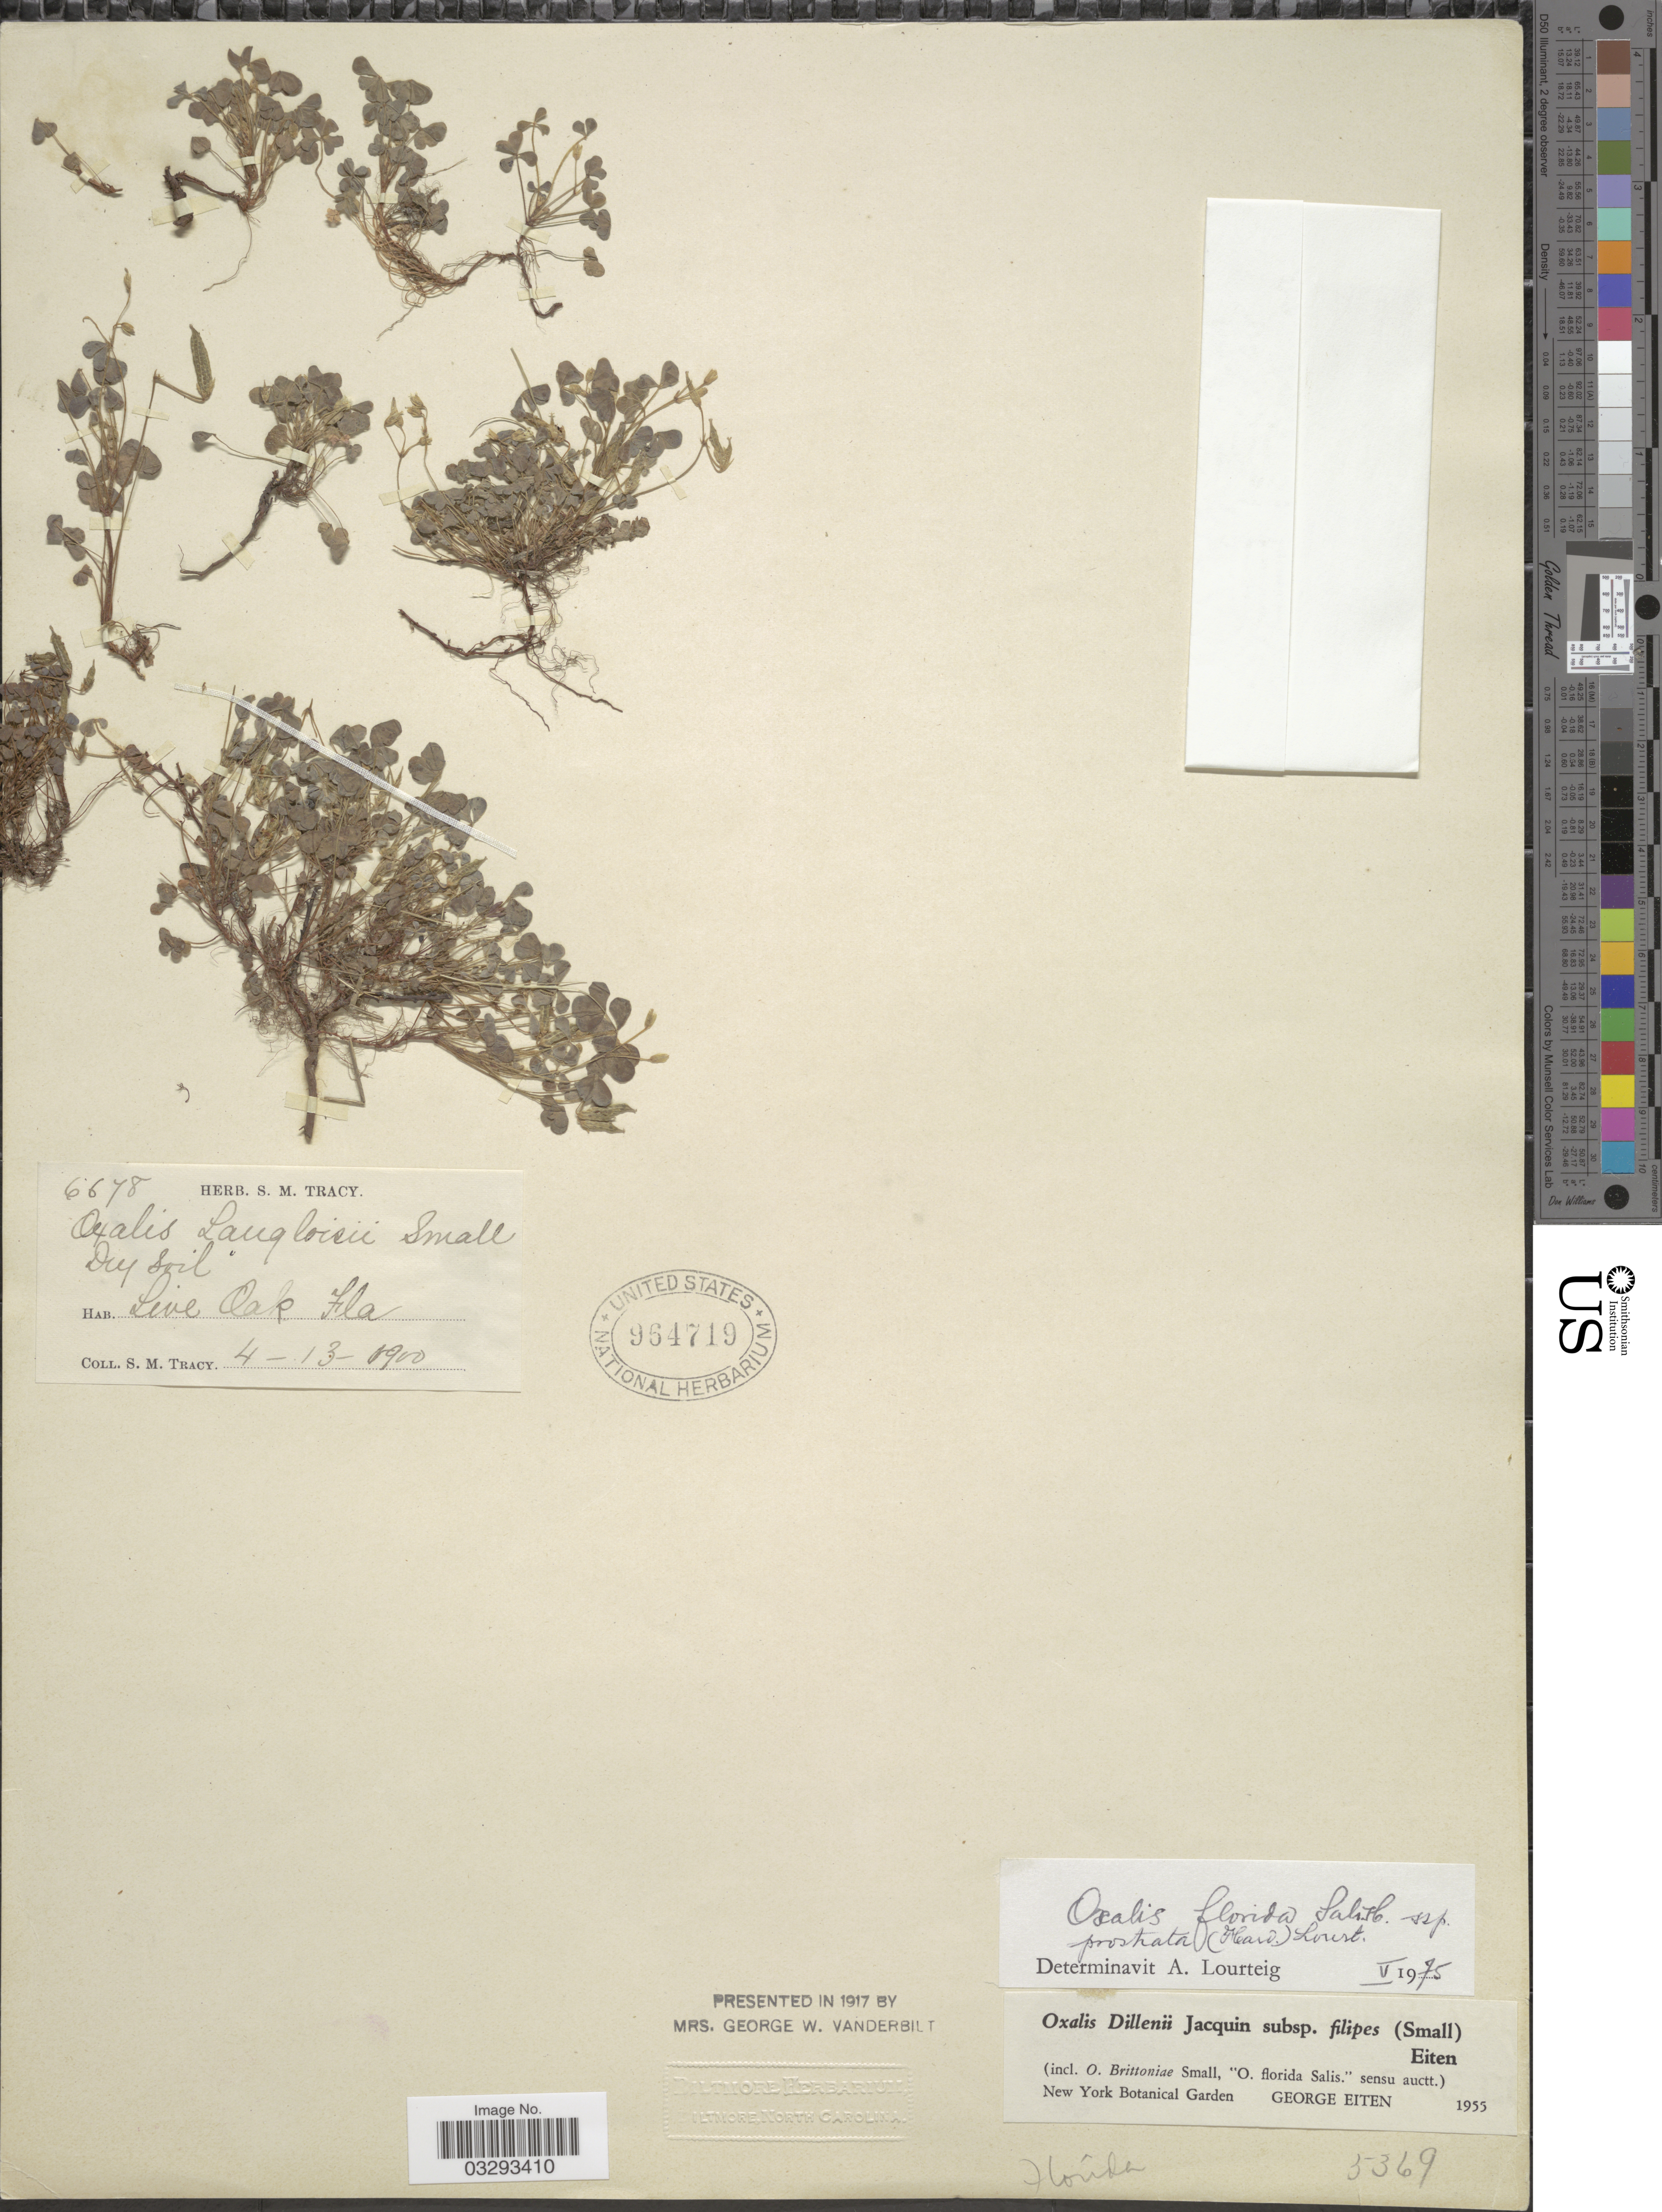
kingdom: Plantae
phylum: Tracheophyta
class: Magnoliopsida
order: Oxalidales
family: Oxalidaceae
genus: Oxalis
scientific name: Oxalis florida subsp. prostrata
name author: (Haw.) Lourteig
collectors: S. M. Tracy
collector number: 6678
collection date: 1900-04-13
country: United States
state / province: Florida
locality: Live Oak.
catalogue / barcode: US 964719